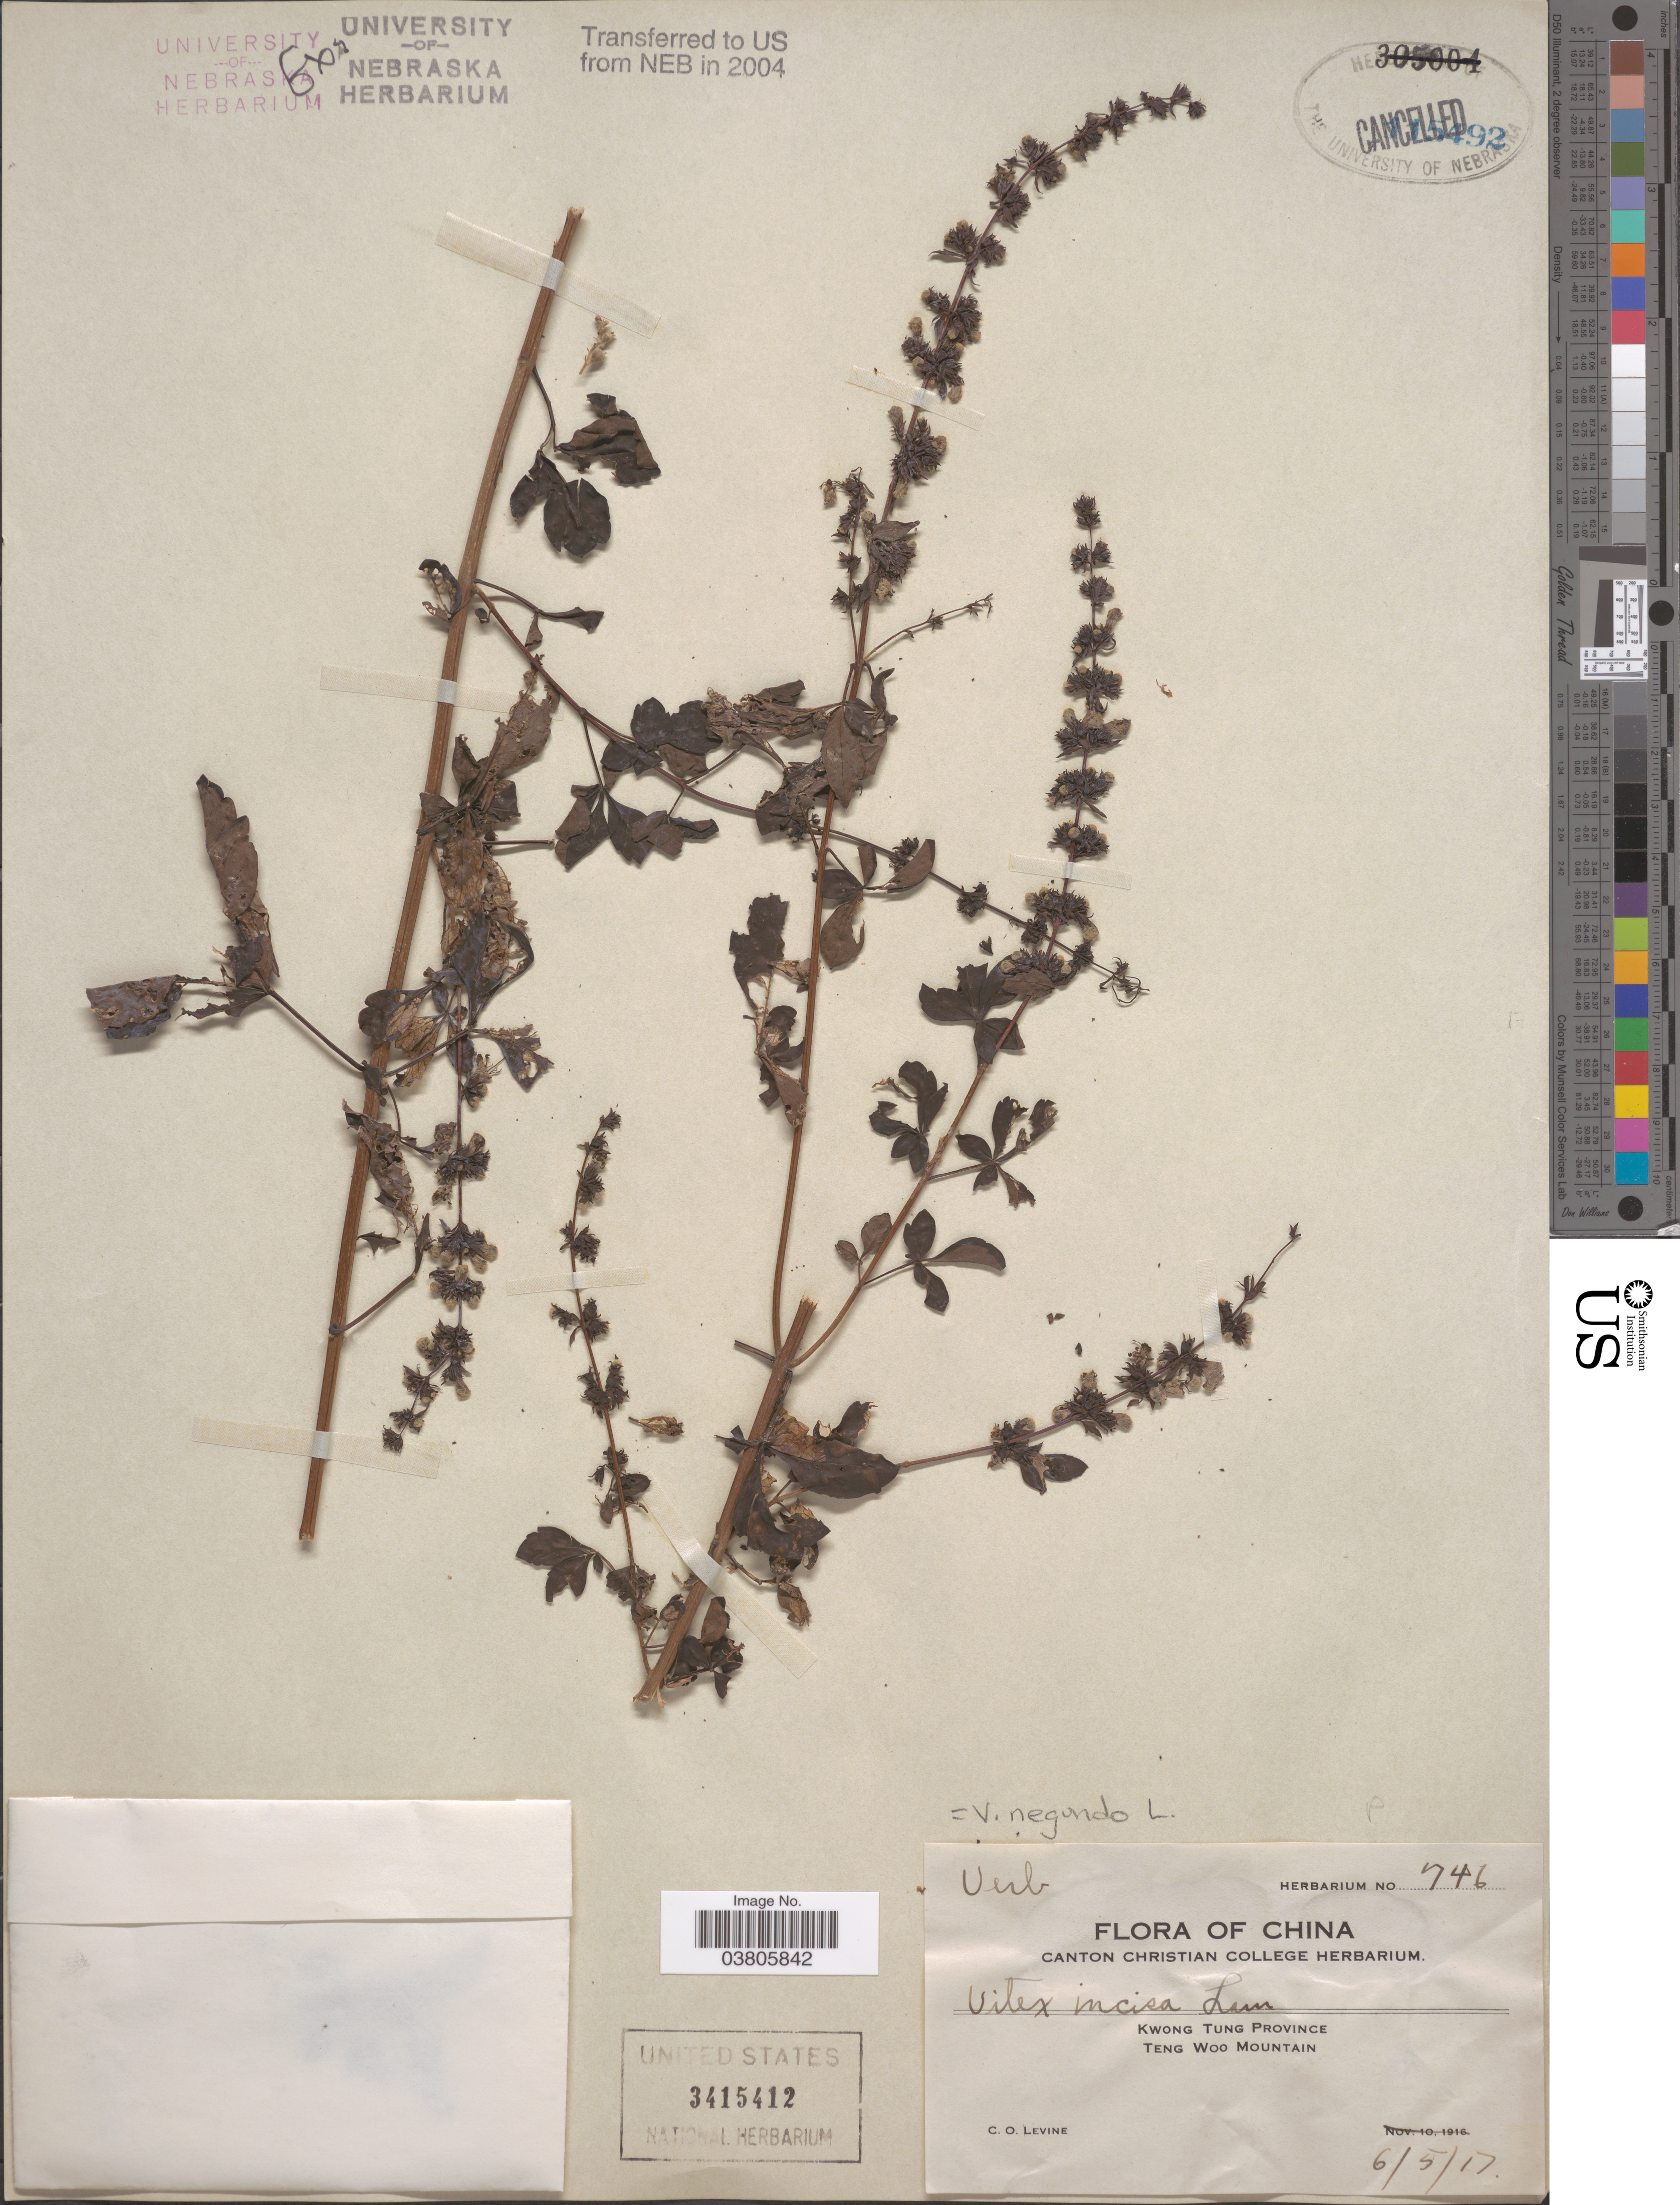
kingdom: Plantae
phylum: Tracheophyta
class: Magnoliopsida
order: Lamiales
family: Lamiaceae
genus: Vitex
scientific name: Vitex negundo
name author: L.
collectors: C. O. Levine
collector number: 746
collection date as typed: Transcribed d/m/y: 6/5/17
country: China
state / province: Guangdong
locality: Kwong Tung Province. Teng Woo Mountain.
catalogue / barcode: US 3415412